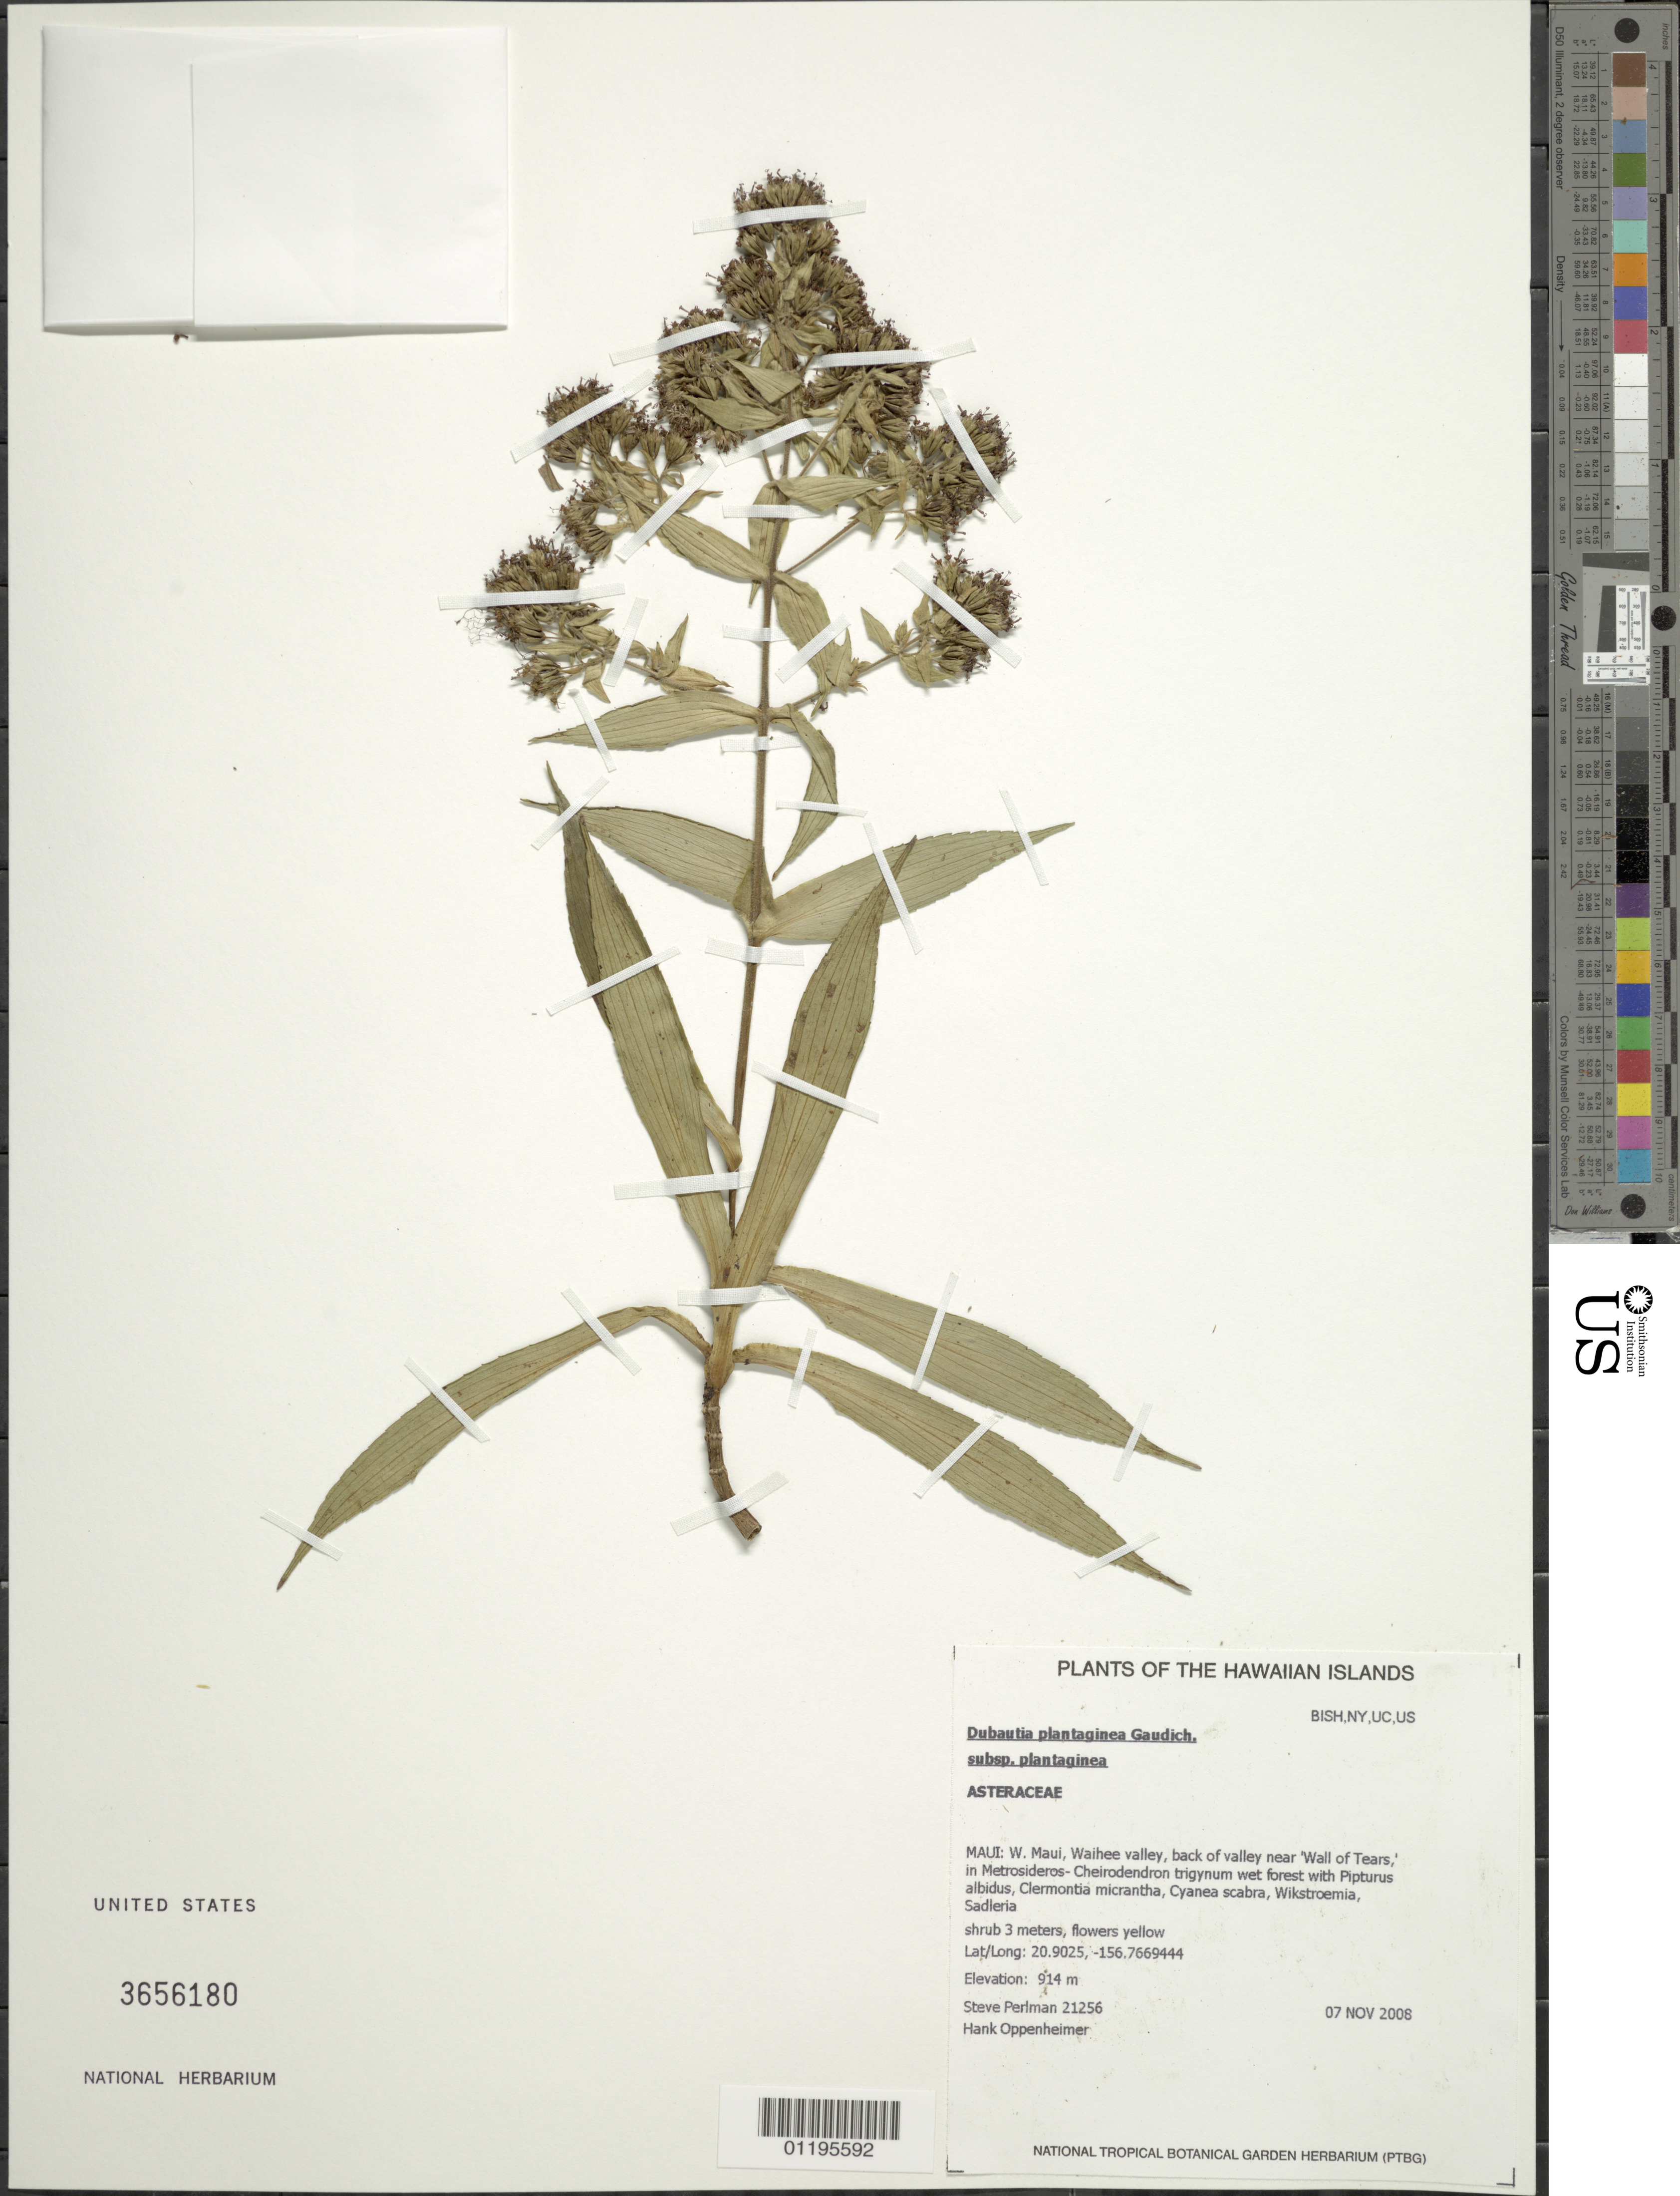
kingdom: Plantae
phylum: Tracheophyta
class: Magnoliopsida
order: Asterales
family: Asteraceae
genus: Dubautia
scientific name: Dubautia plantaginea subsp. plantaginea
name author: Gaudich.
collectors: S. P. Perlman & H. Oppenheimer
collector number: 21256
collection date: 2008-11-07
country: United States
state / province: Hawaii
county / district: Maui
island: Maui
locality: W Maui, Waihee valley, back of valley near 'Wall of Tears.'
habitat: Wet forest.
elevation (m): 914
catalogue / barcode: US 3656180